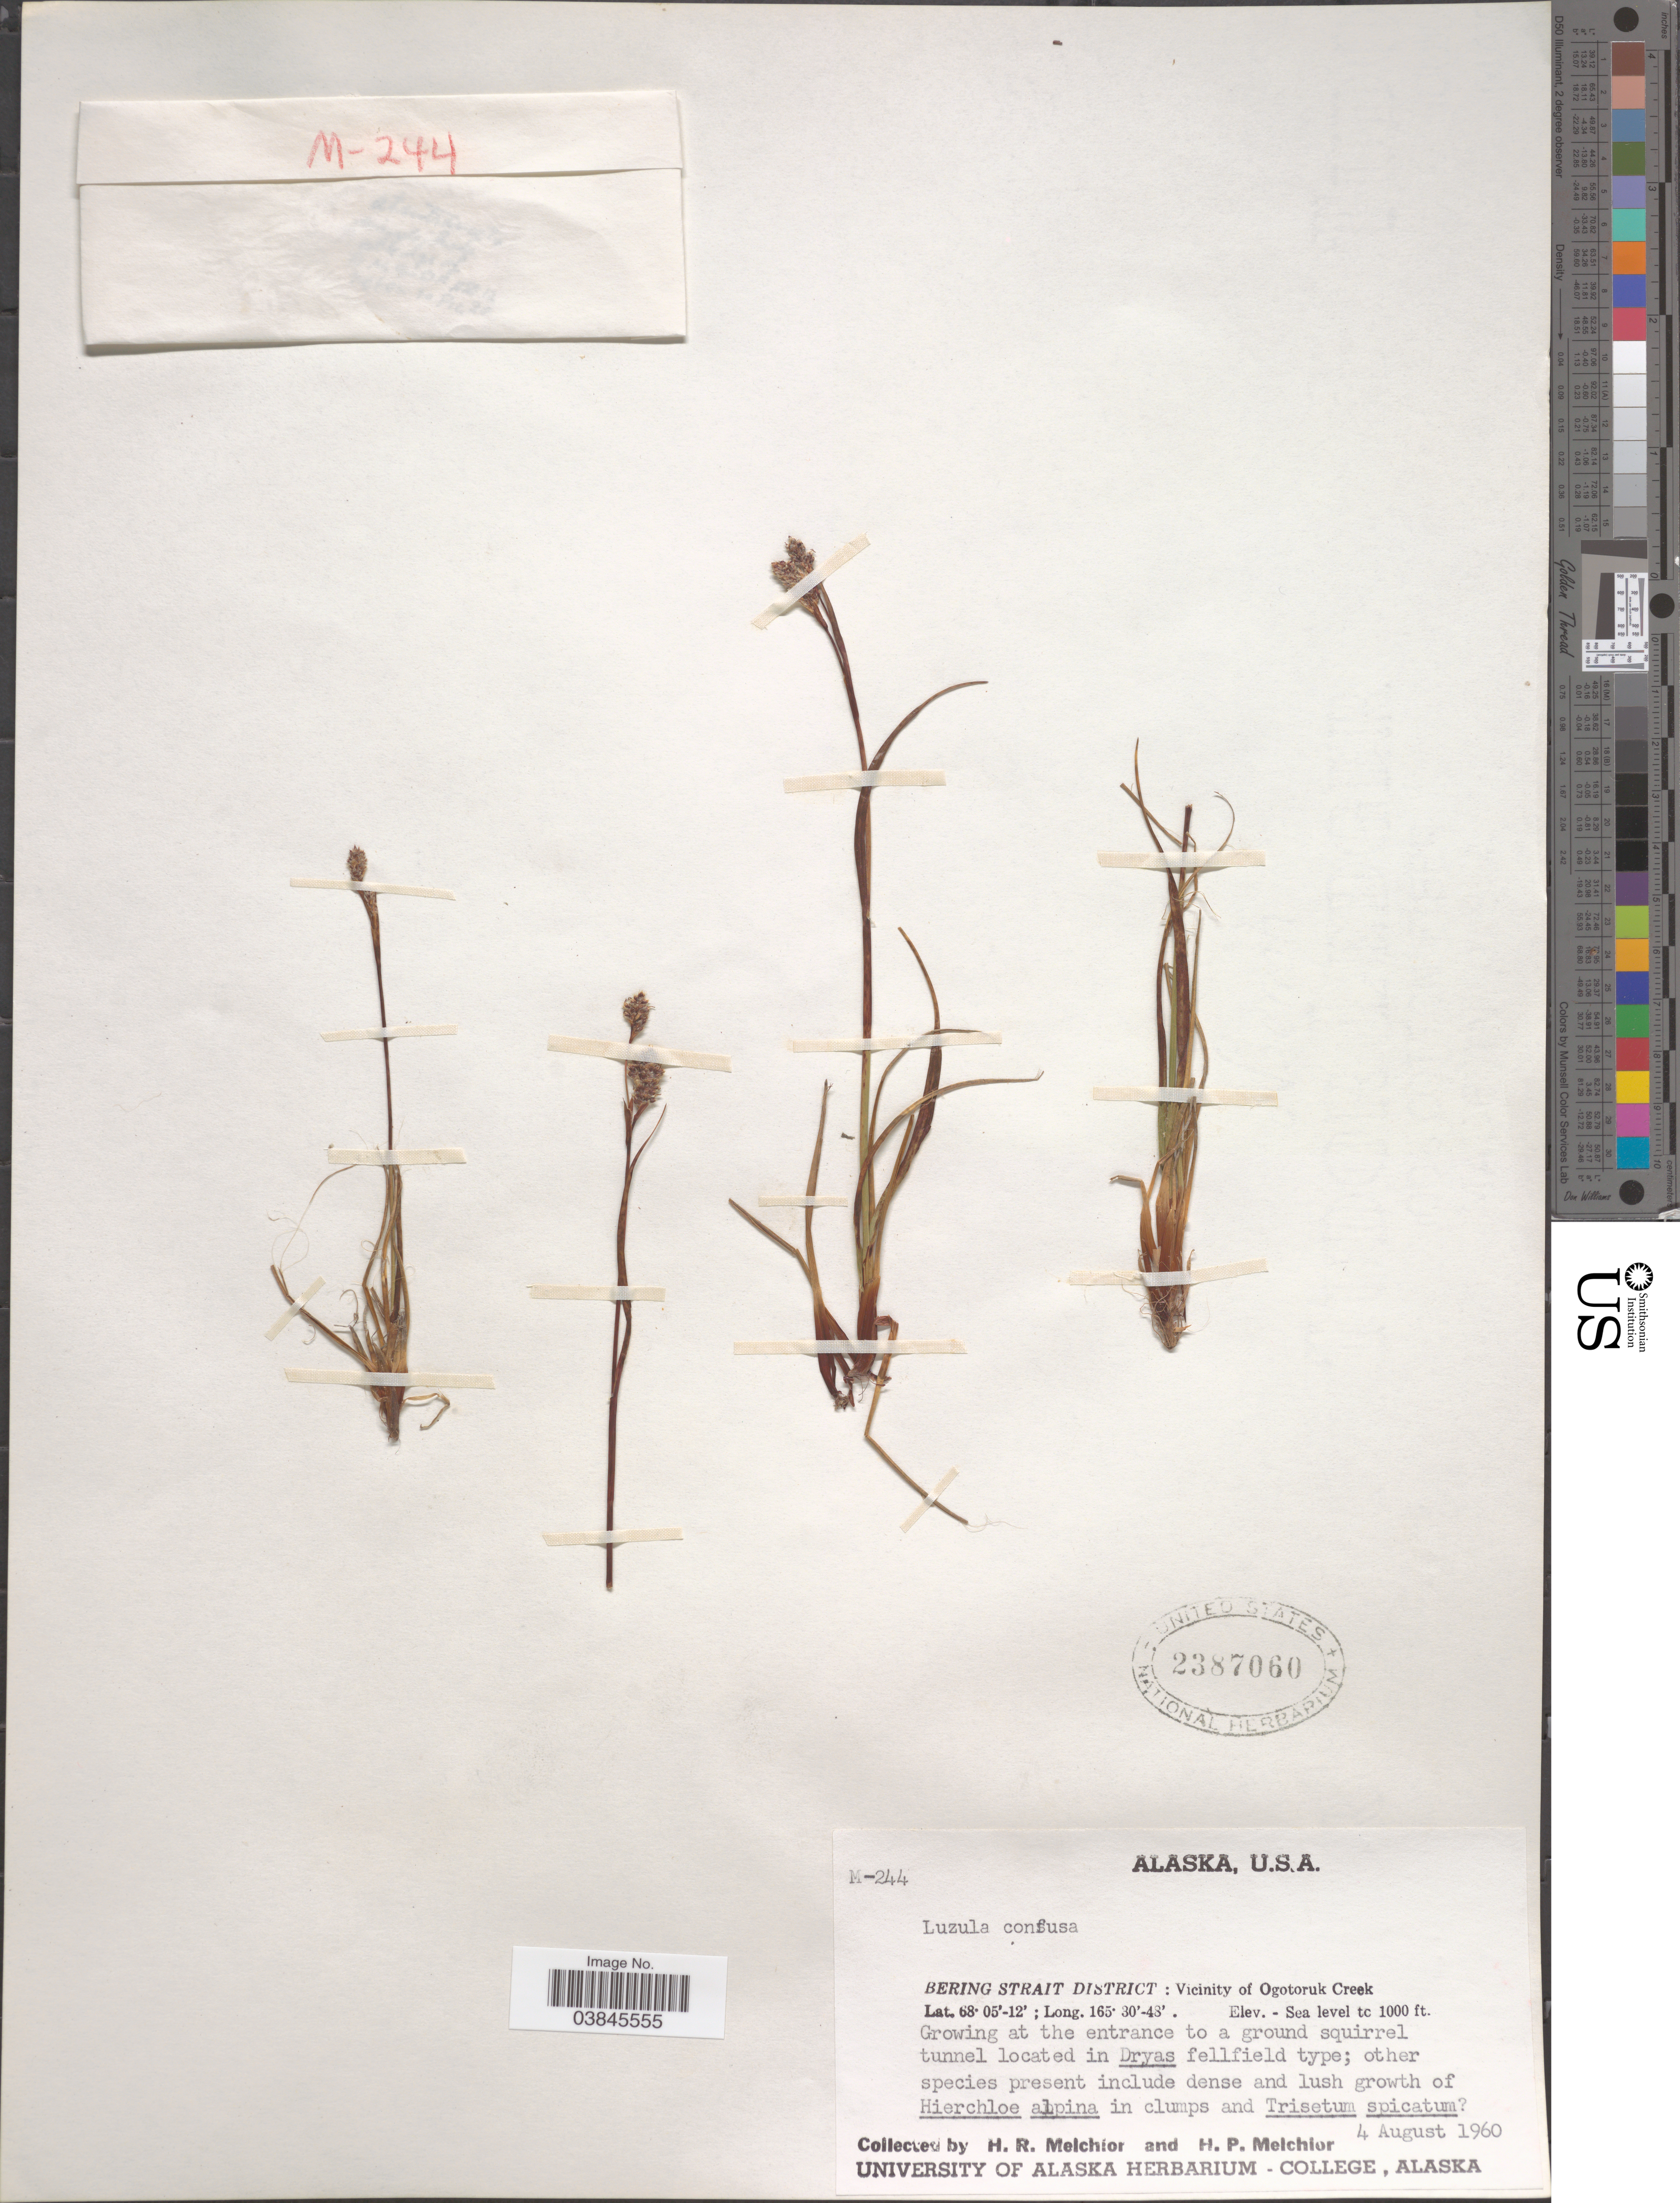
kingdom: Plantae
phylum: Tracheophyta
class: Liliopsida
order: Poales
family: Juncaceae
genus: Luzula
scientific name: Luzula confusa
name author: Lindeb.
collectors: H. R. Melchior & H. P. Melchior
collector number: M-244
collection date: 1960-08-04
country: United States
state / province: Alaska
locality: Bering Strait District: Vicinity of Ogotoruk Creek.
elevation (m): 0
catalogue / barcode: US 2387060